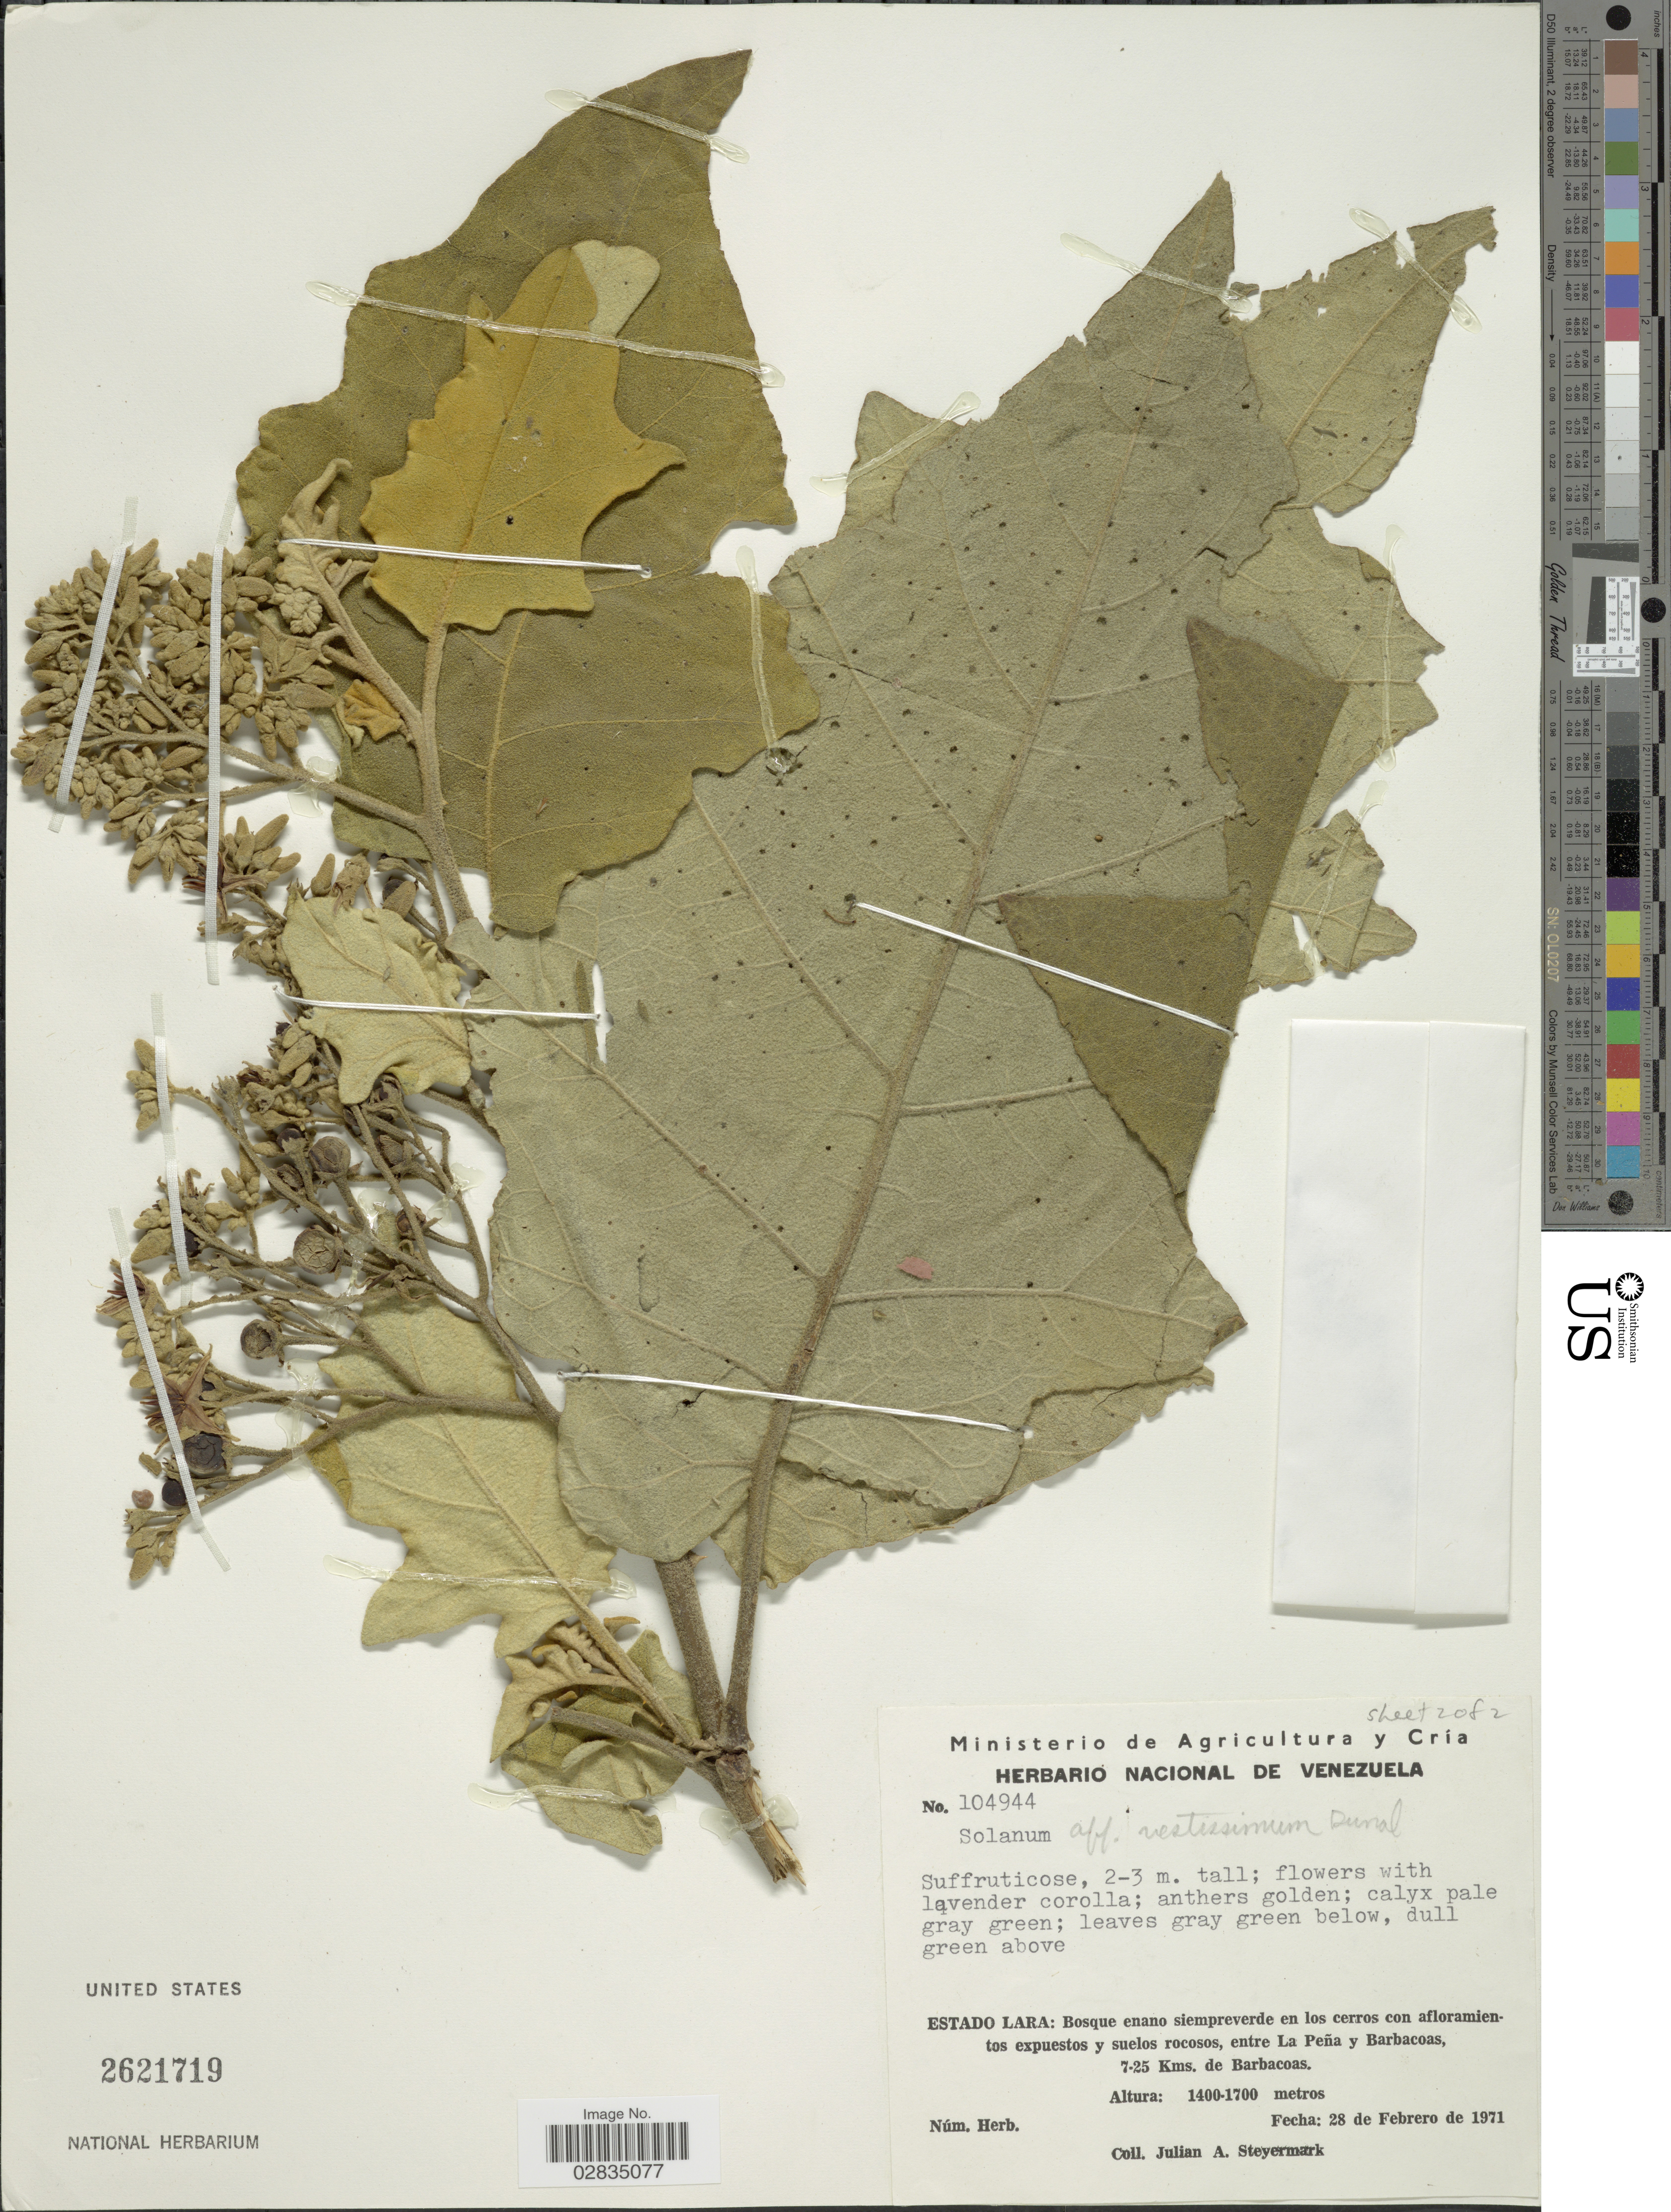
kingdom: Plantae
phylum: Tracheophyta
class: Magnoliopsida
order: Solanales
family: Solanaceae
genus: Solanum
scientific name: Solanum vestissimum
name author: Dunal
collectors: J. Steyermark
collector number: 104944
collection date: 1971-02-28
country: Venezuela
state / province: Lara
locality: Entre La Peña y Barbacoas, 7-25 Kms. de Barbacoas.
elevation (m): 1400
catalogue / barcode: US 2621719